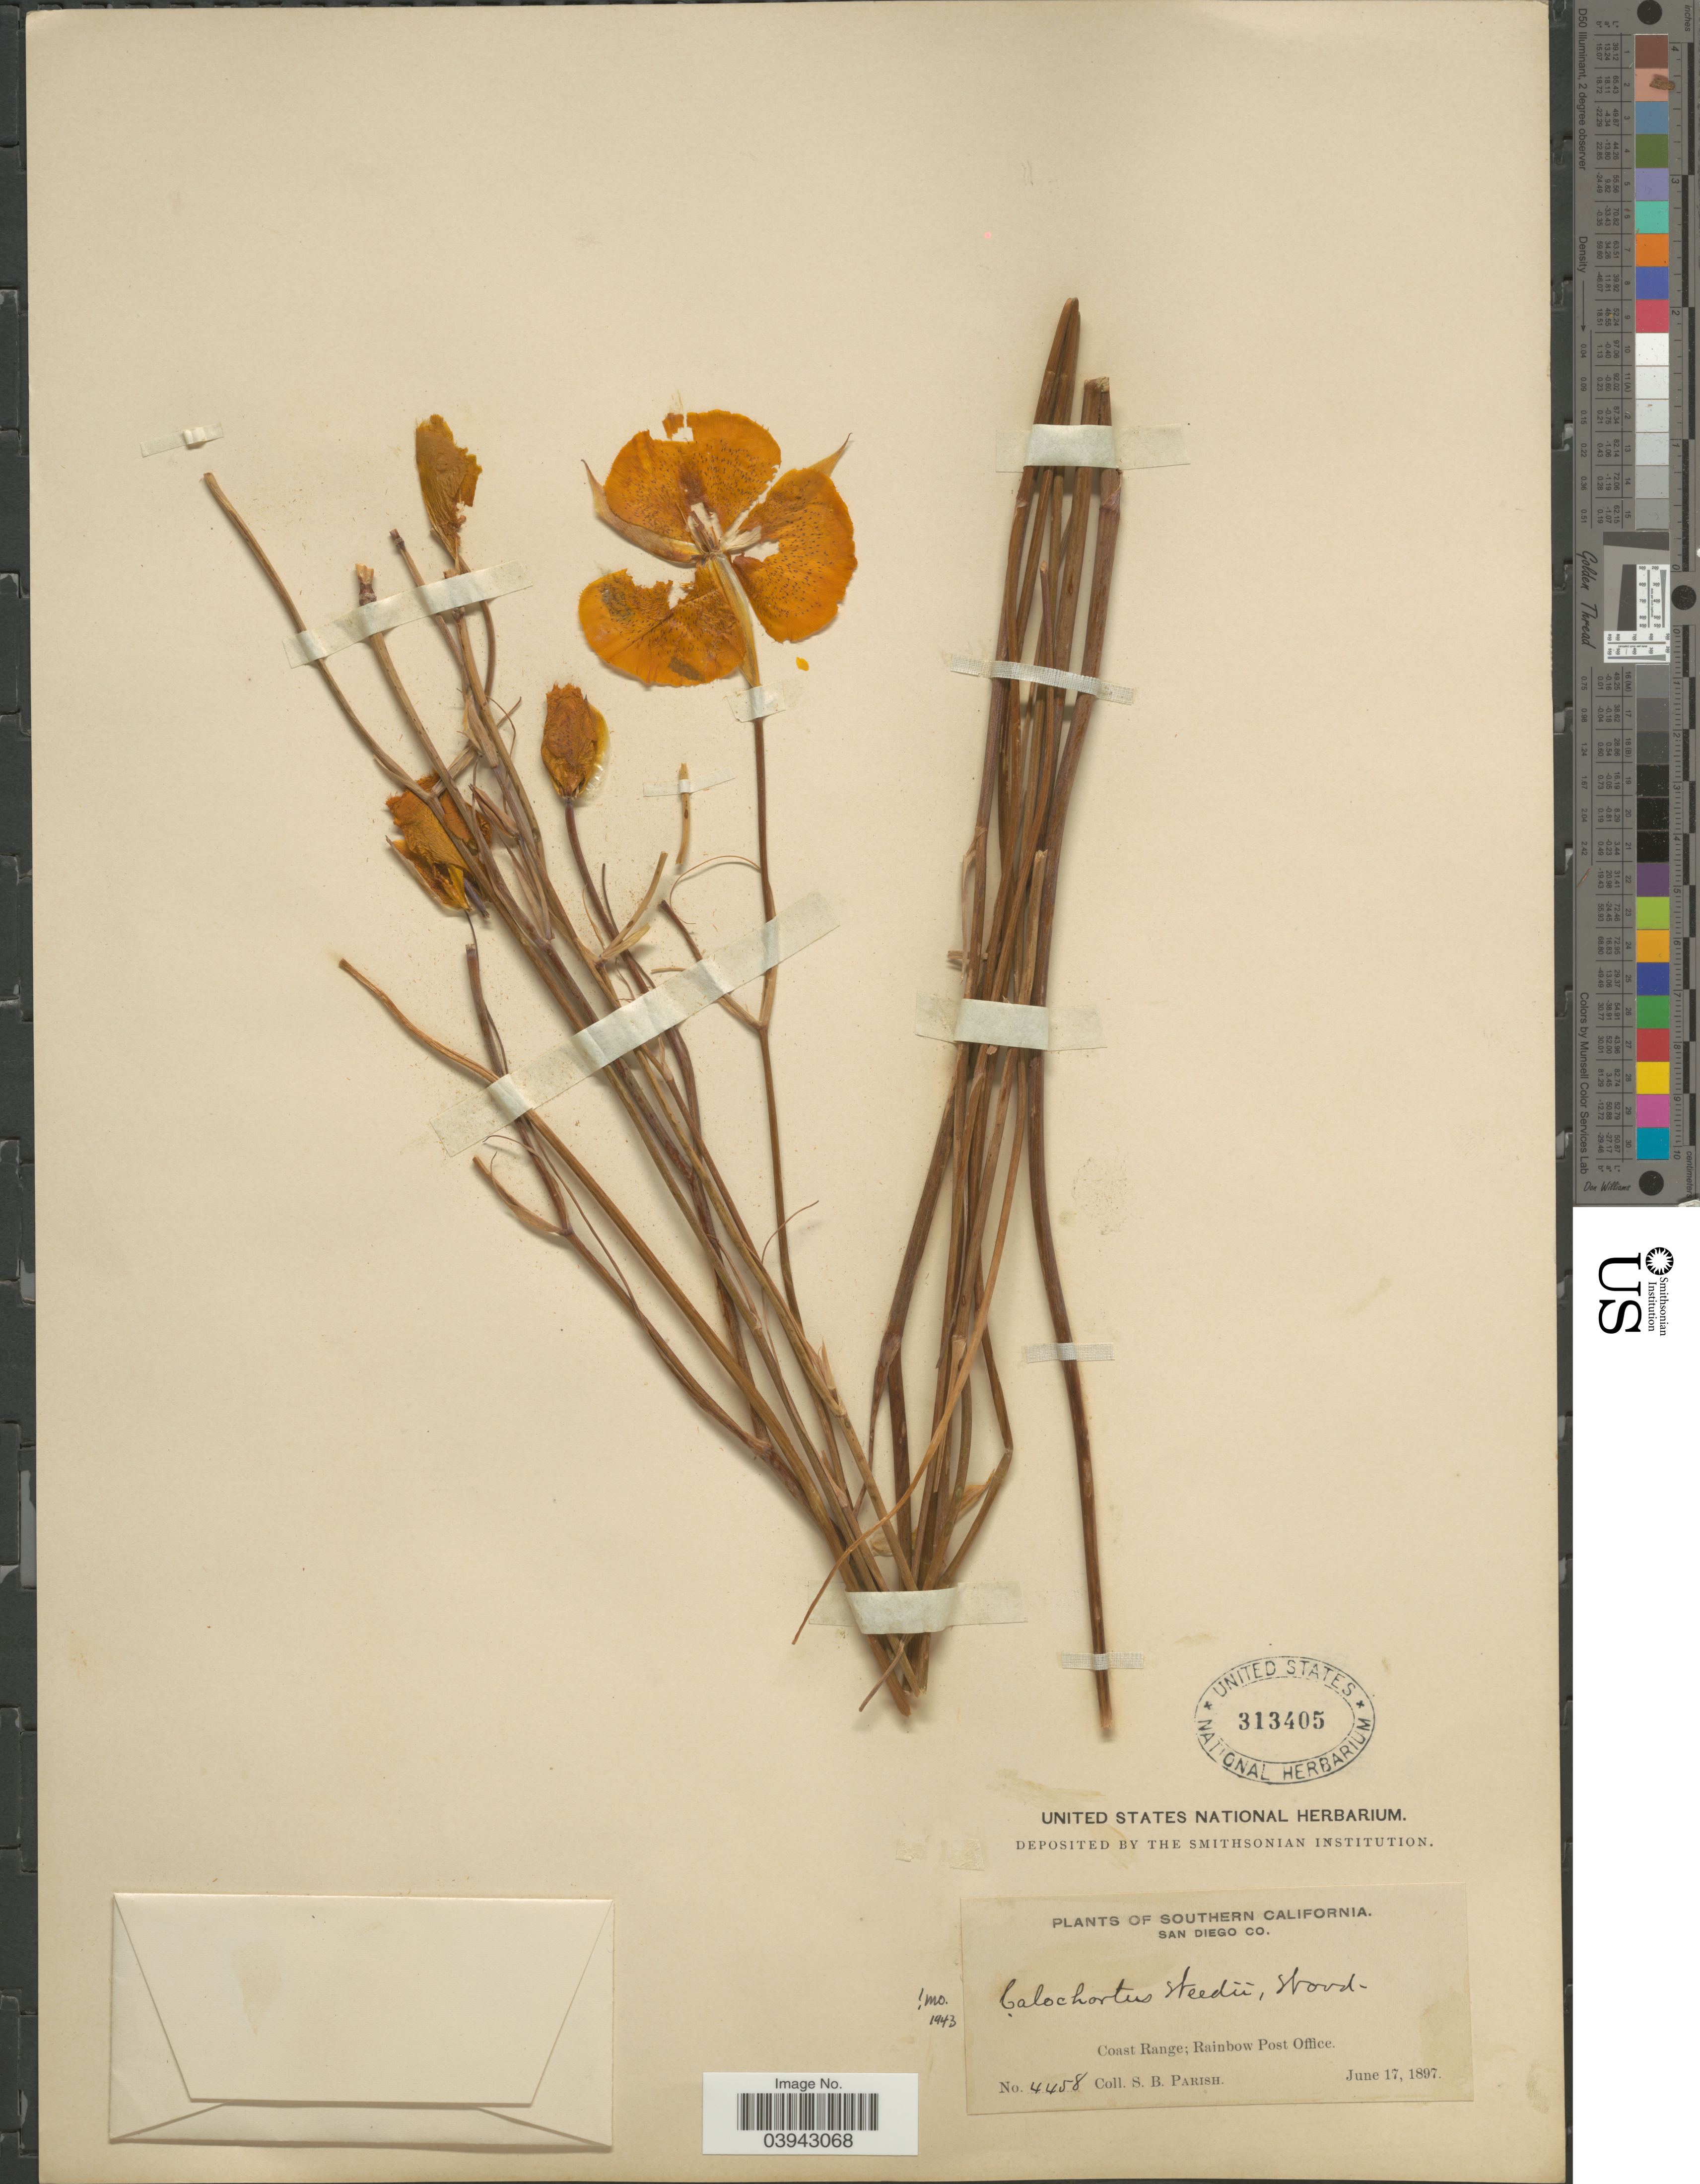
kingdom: Plantae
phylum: Tracheophyta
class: Liliopsida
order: Liliales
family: Liliaceae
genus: Calochortus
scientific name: Calochortus weedii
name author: Alph. Wood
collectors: S. B. Parish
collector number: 4458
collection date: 1897-06-17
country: United States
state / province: California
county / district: San Diego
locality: Southern California. San Diego Co. Coast Range; Rainbow Post Office.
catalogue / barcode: US 313405